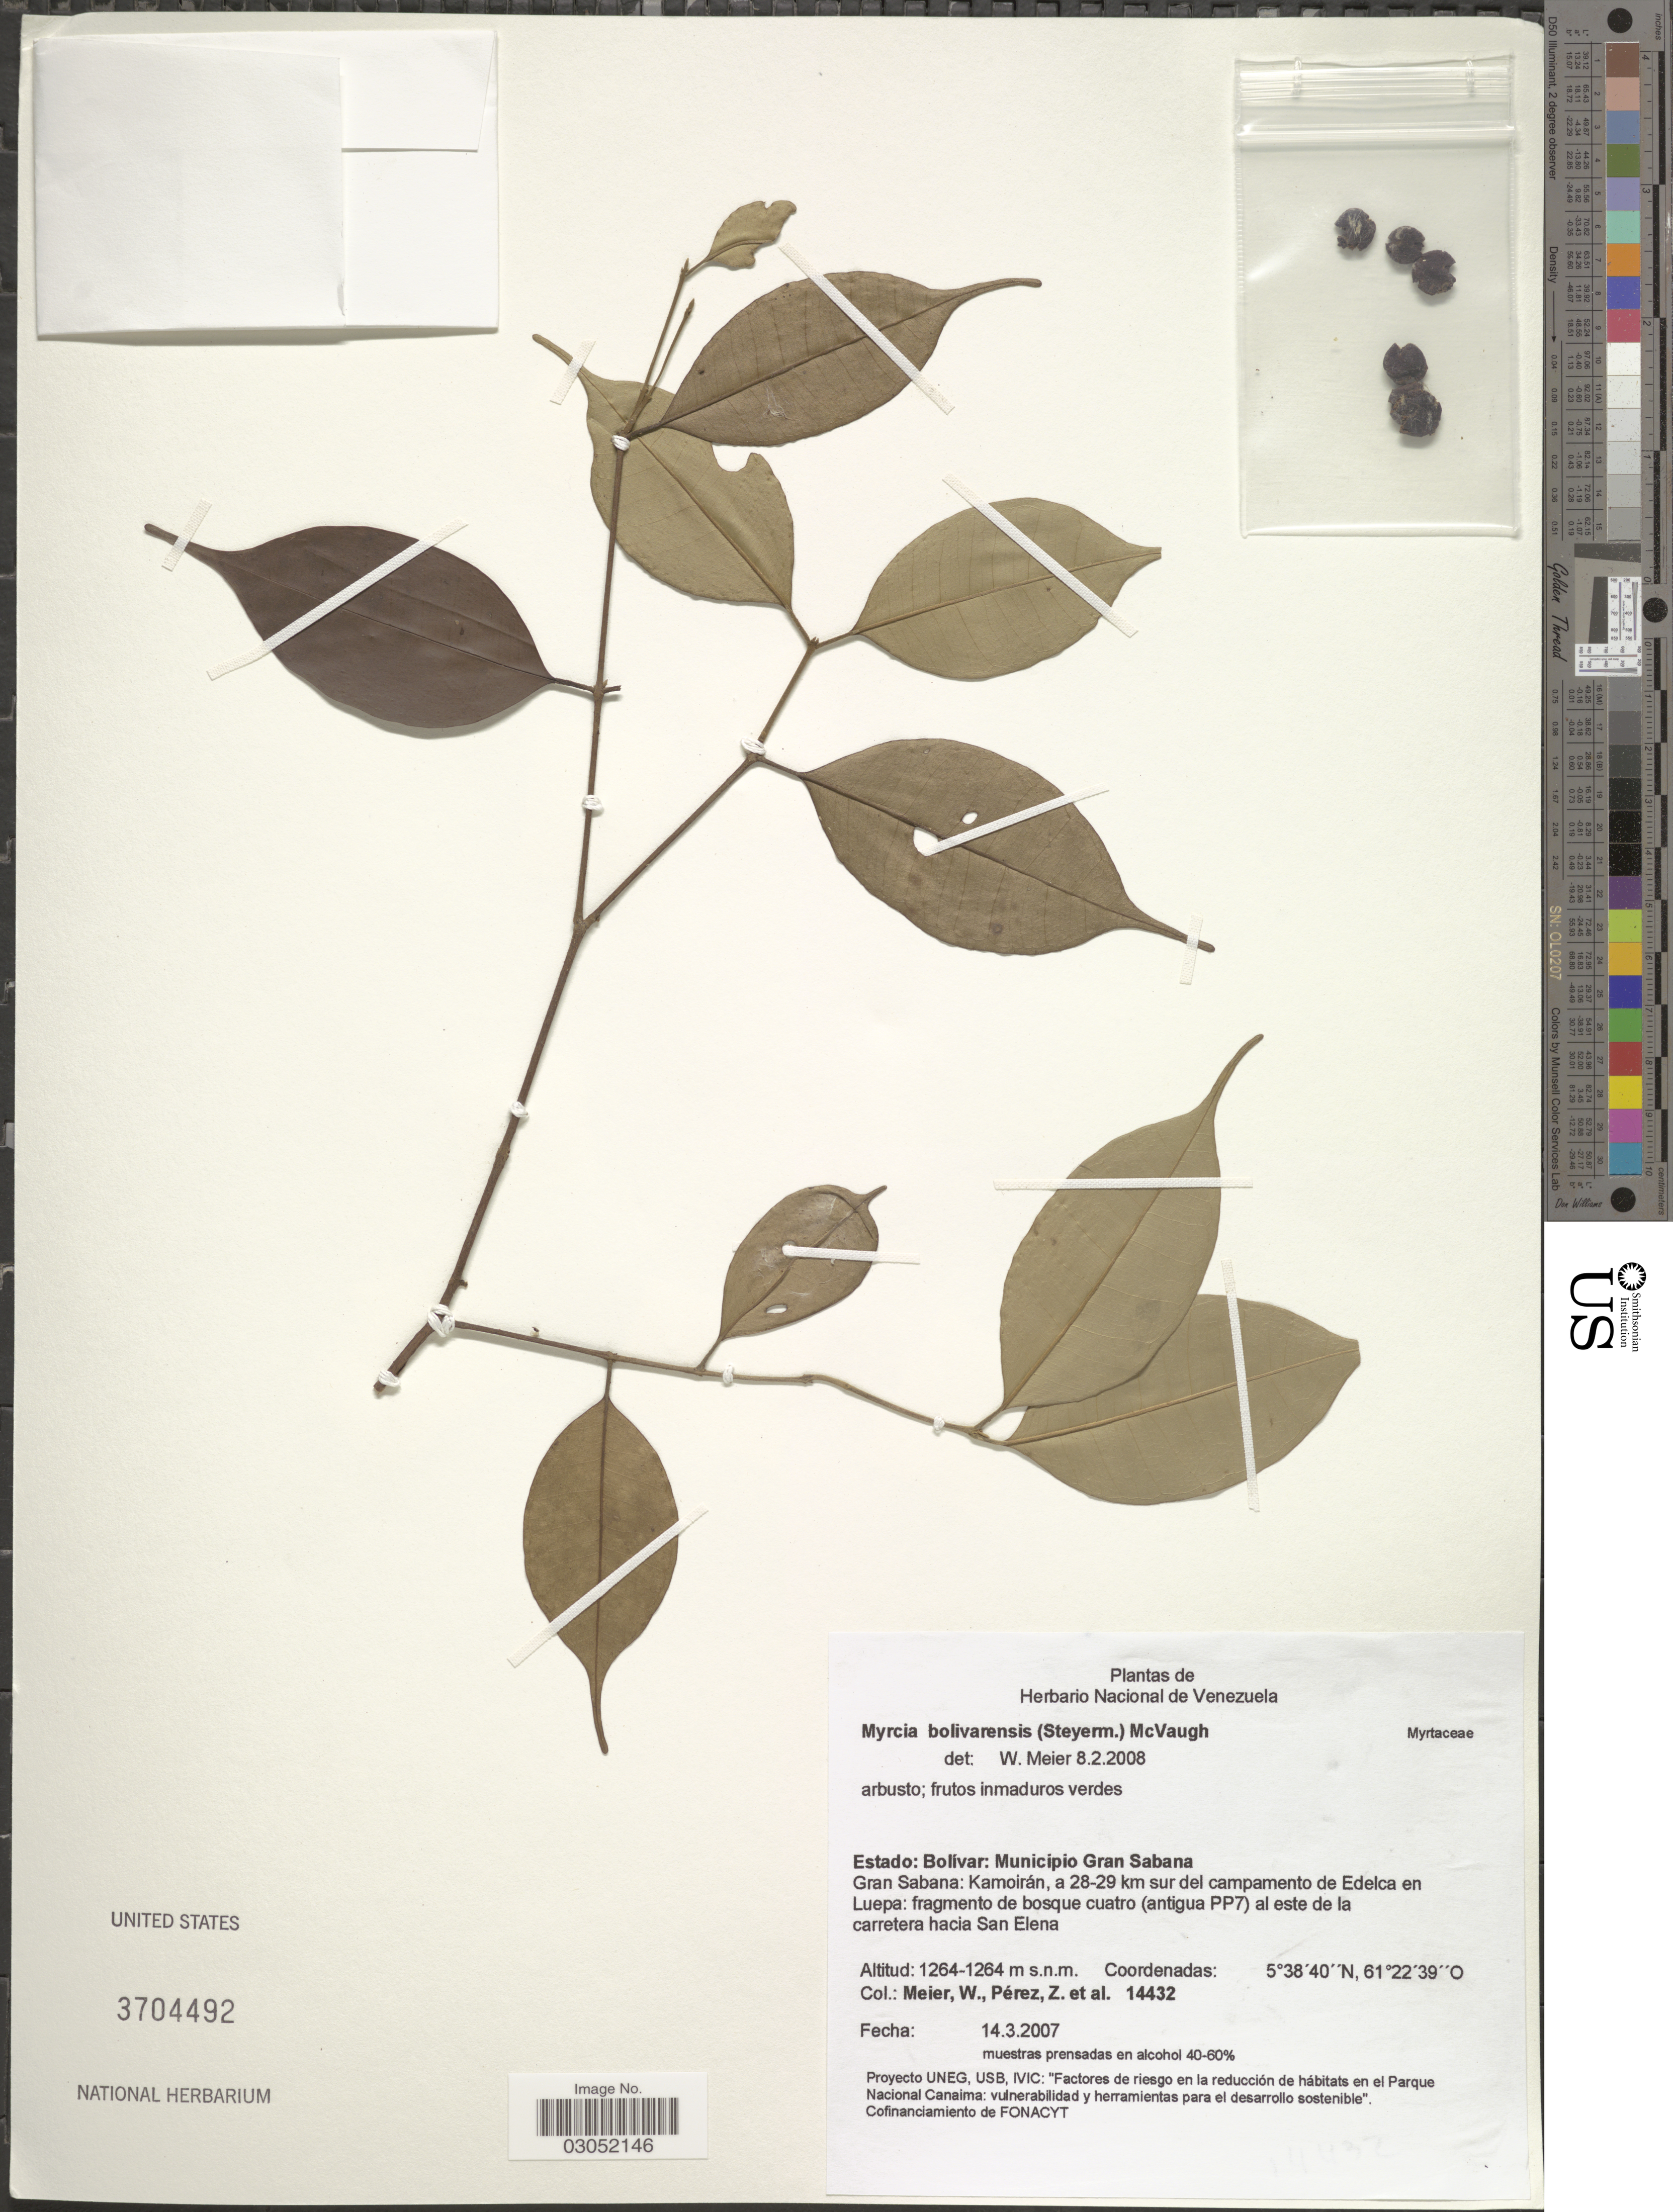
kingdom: Plantae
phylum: Tracheophyta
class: Magnoliopsida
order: Myrtales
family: Myrtaceae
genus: Myrcia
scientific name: Myrcia bolivarensis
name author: (Steyerm.) McVaugh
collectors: W. Meier, Z. Perez & et al.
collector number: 14432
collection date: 2007-03-14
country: Venezuela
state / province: Bolivar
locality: Municipio Gran Sabana. Gran Sabana: Kamoirán, a 28-29 km sur del campamento de Edelca en Luepa: fragmento de bosque cuatro (antigua PP7) al este de la carretera hacia San Elena.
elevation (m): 1264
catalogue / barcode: US 3704492